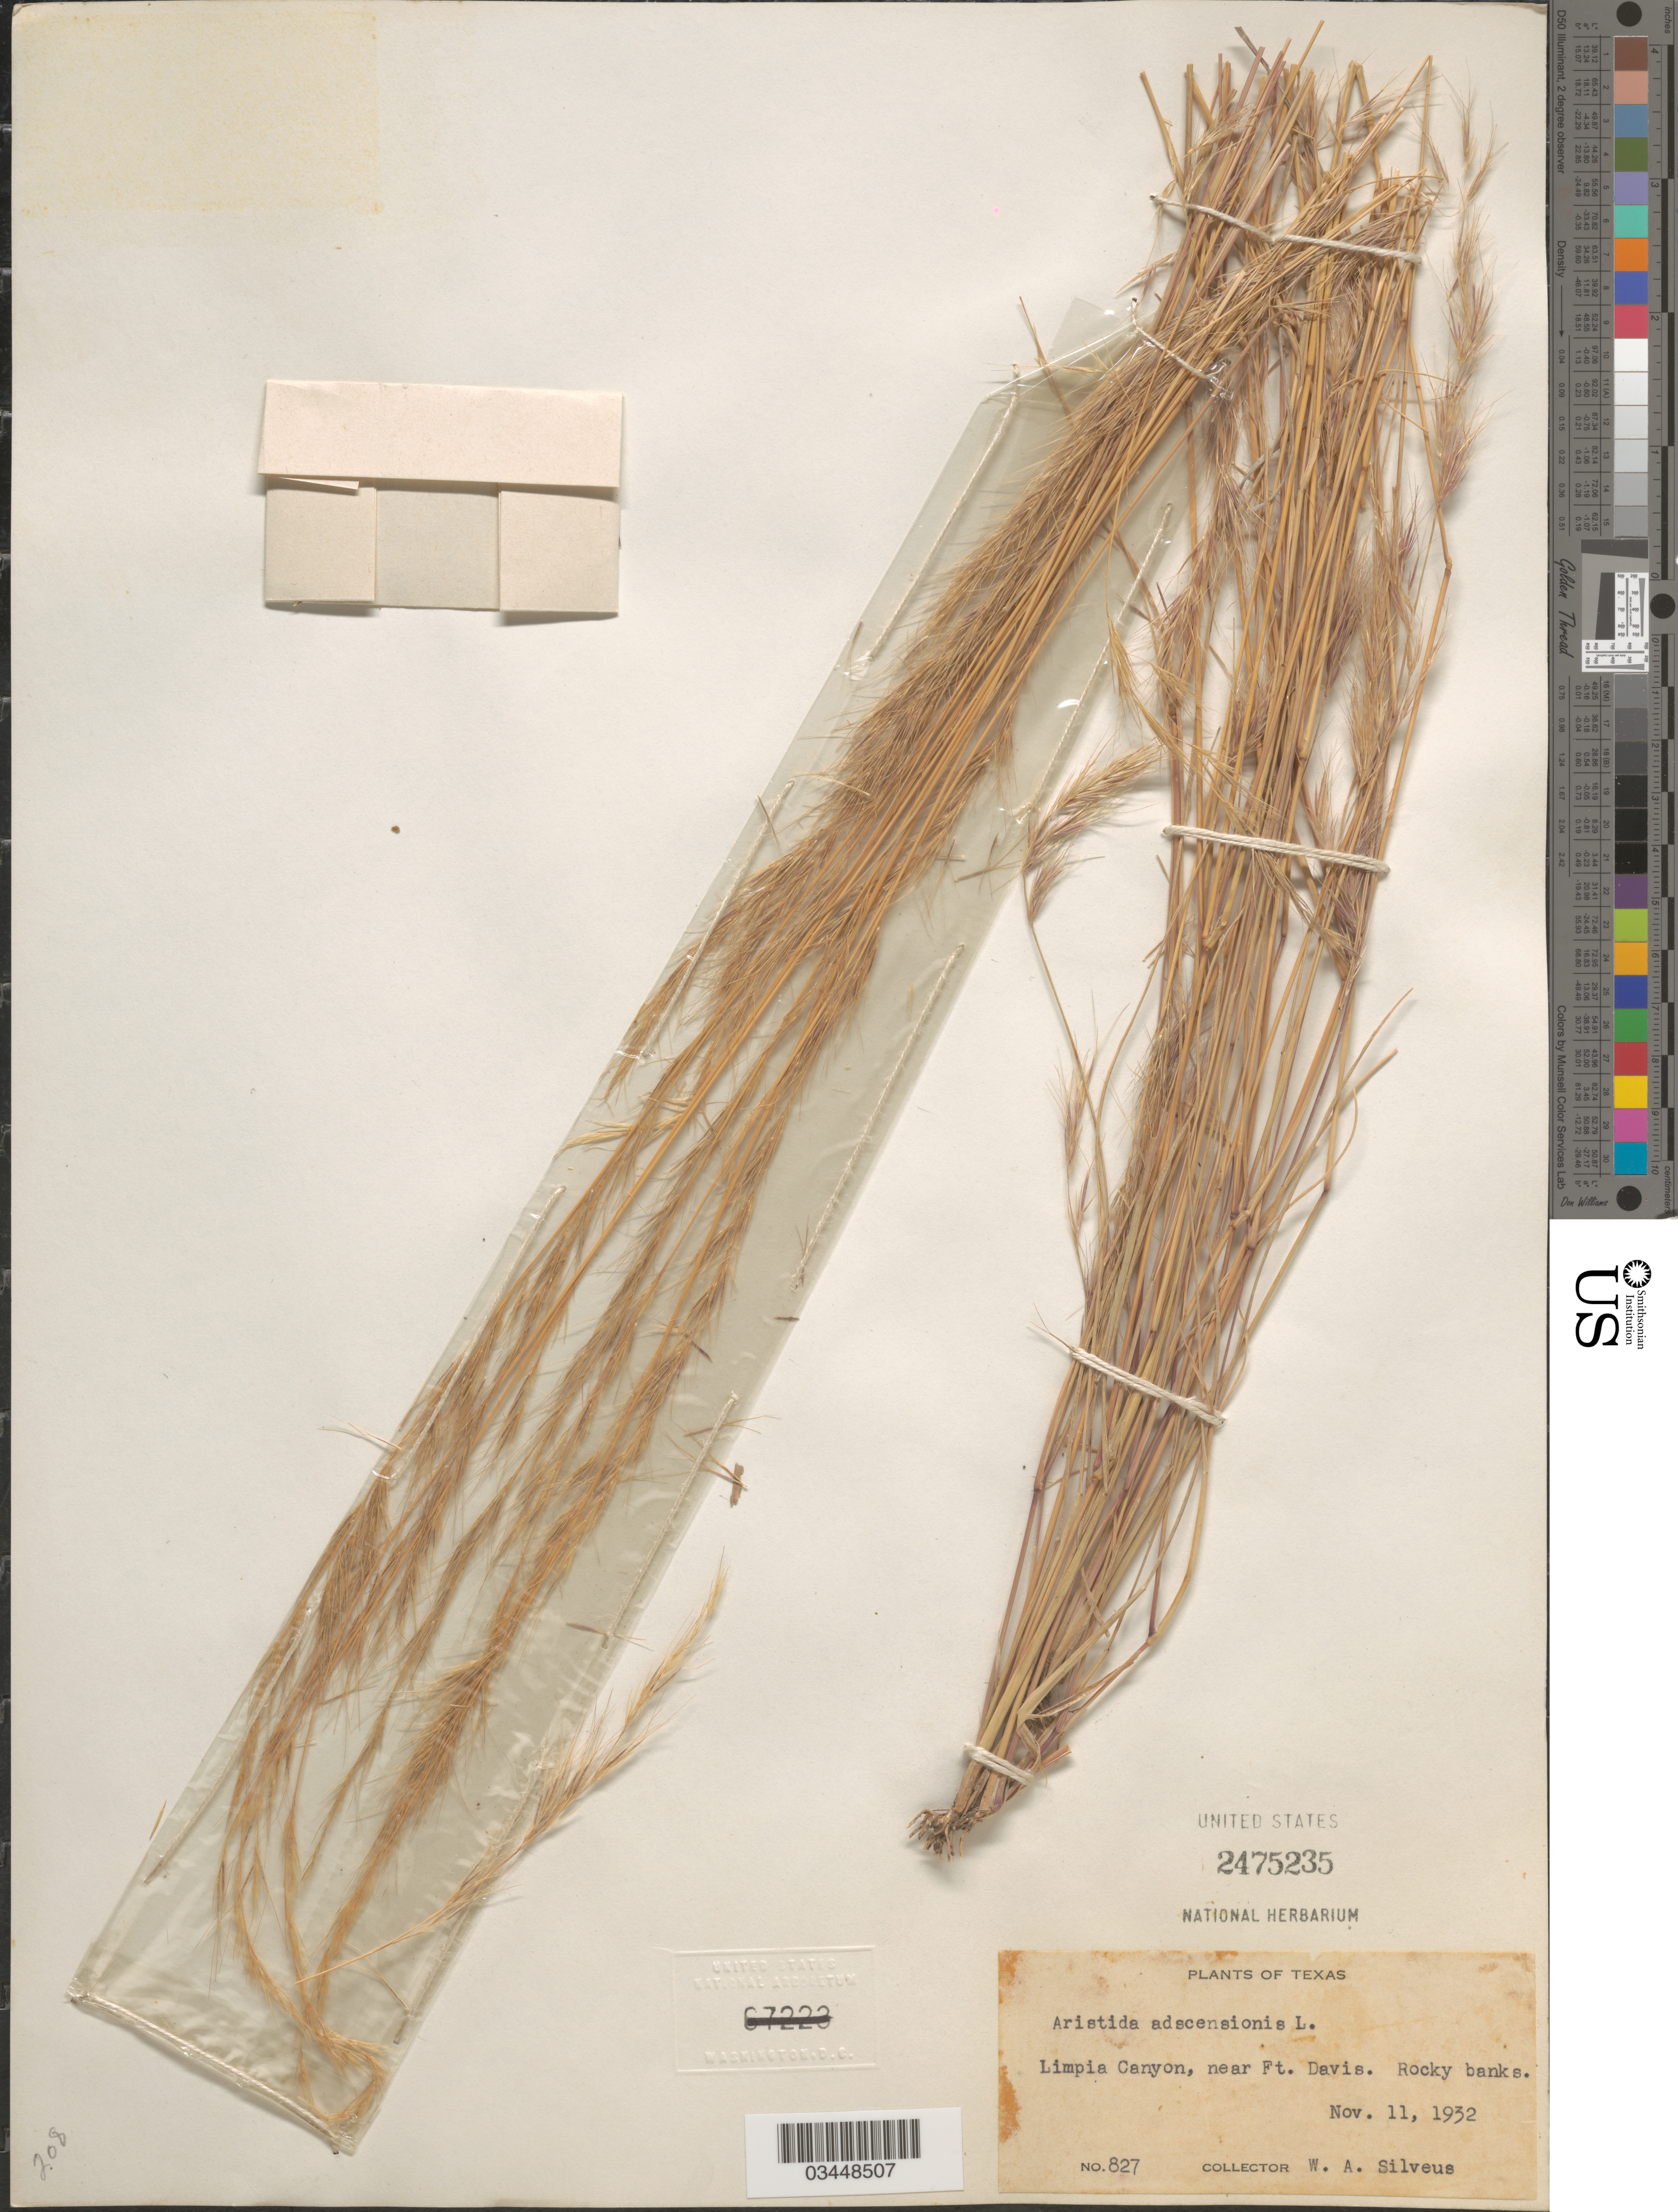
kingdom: Plantae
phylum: Tracheophyta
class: Liliopsida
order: Poales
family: Poaceae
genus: Aristida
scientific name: Aristida adscensionis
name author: L.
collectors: W. Silveus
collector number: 827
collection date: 1932-11-11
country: United States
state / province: Texas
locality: Limpia Canyon, near Ft. Davis.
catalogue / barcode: US 2475235